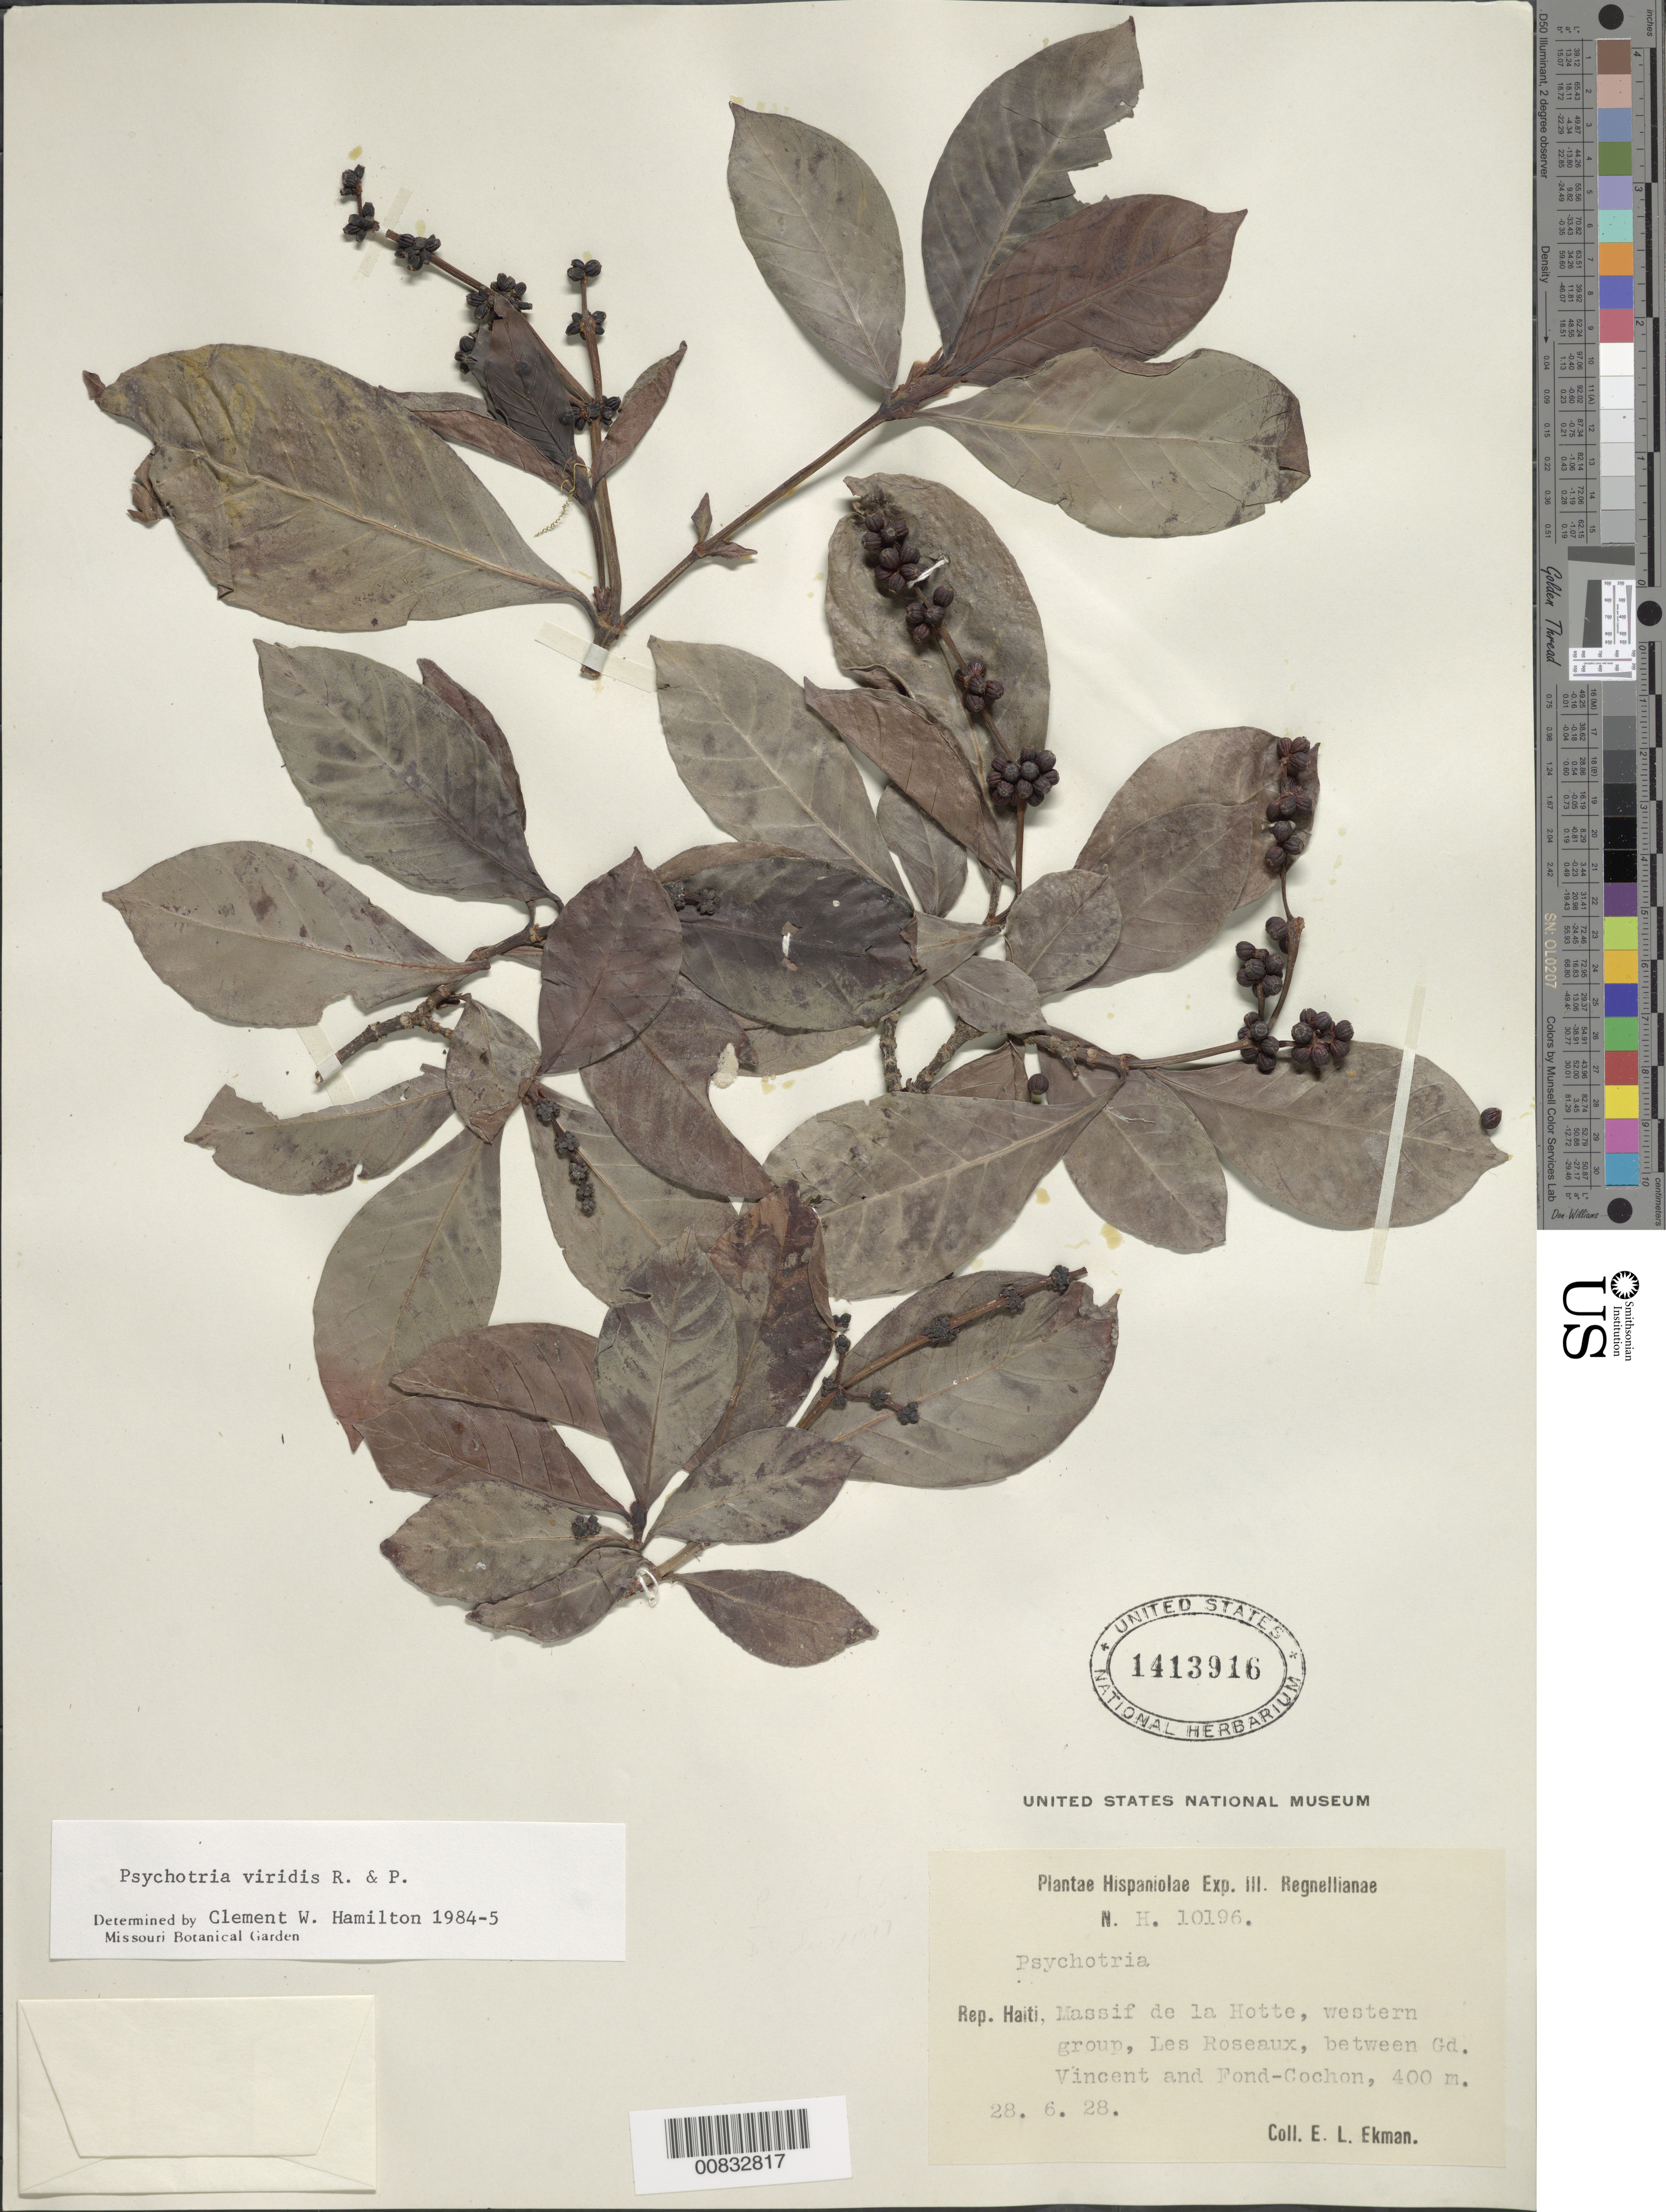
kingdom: Plantae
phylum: Tracheophyta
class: Magnoliopsida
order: Gentianales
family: Rubiaceae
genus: Psychotria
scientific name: Psychotria viridialba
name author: Urb.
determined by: Hamilton, C. W.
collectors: E. L. Ekman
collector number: H 10196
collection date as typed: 28 Jun 1928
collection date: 1928-06-28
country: Haiti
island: Hispaniola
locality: Massif de la Hotte, western group, Les Roseaux, between Gd. Vincent and Fond Cochon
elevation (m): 400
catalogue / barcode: US 1413916